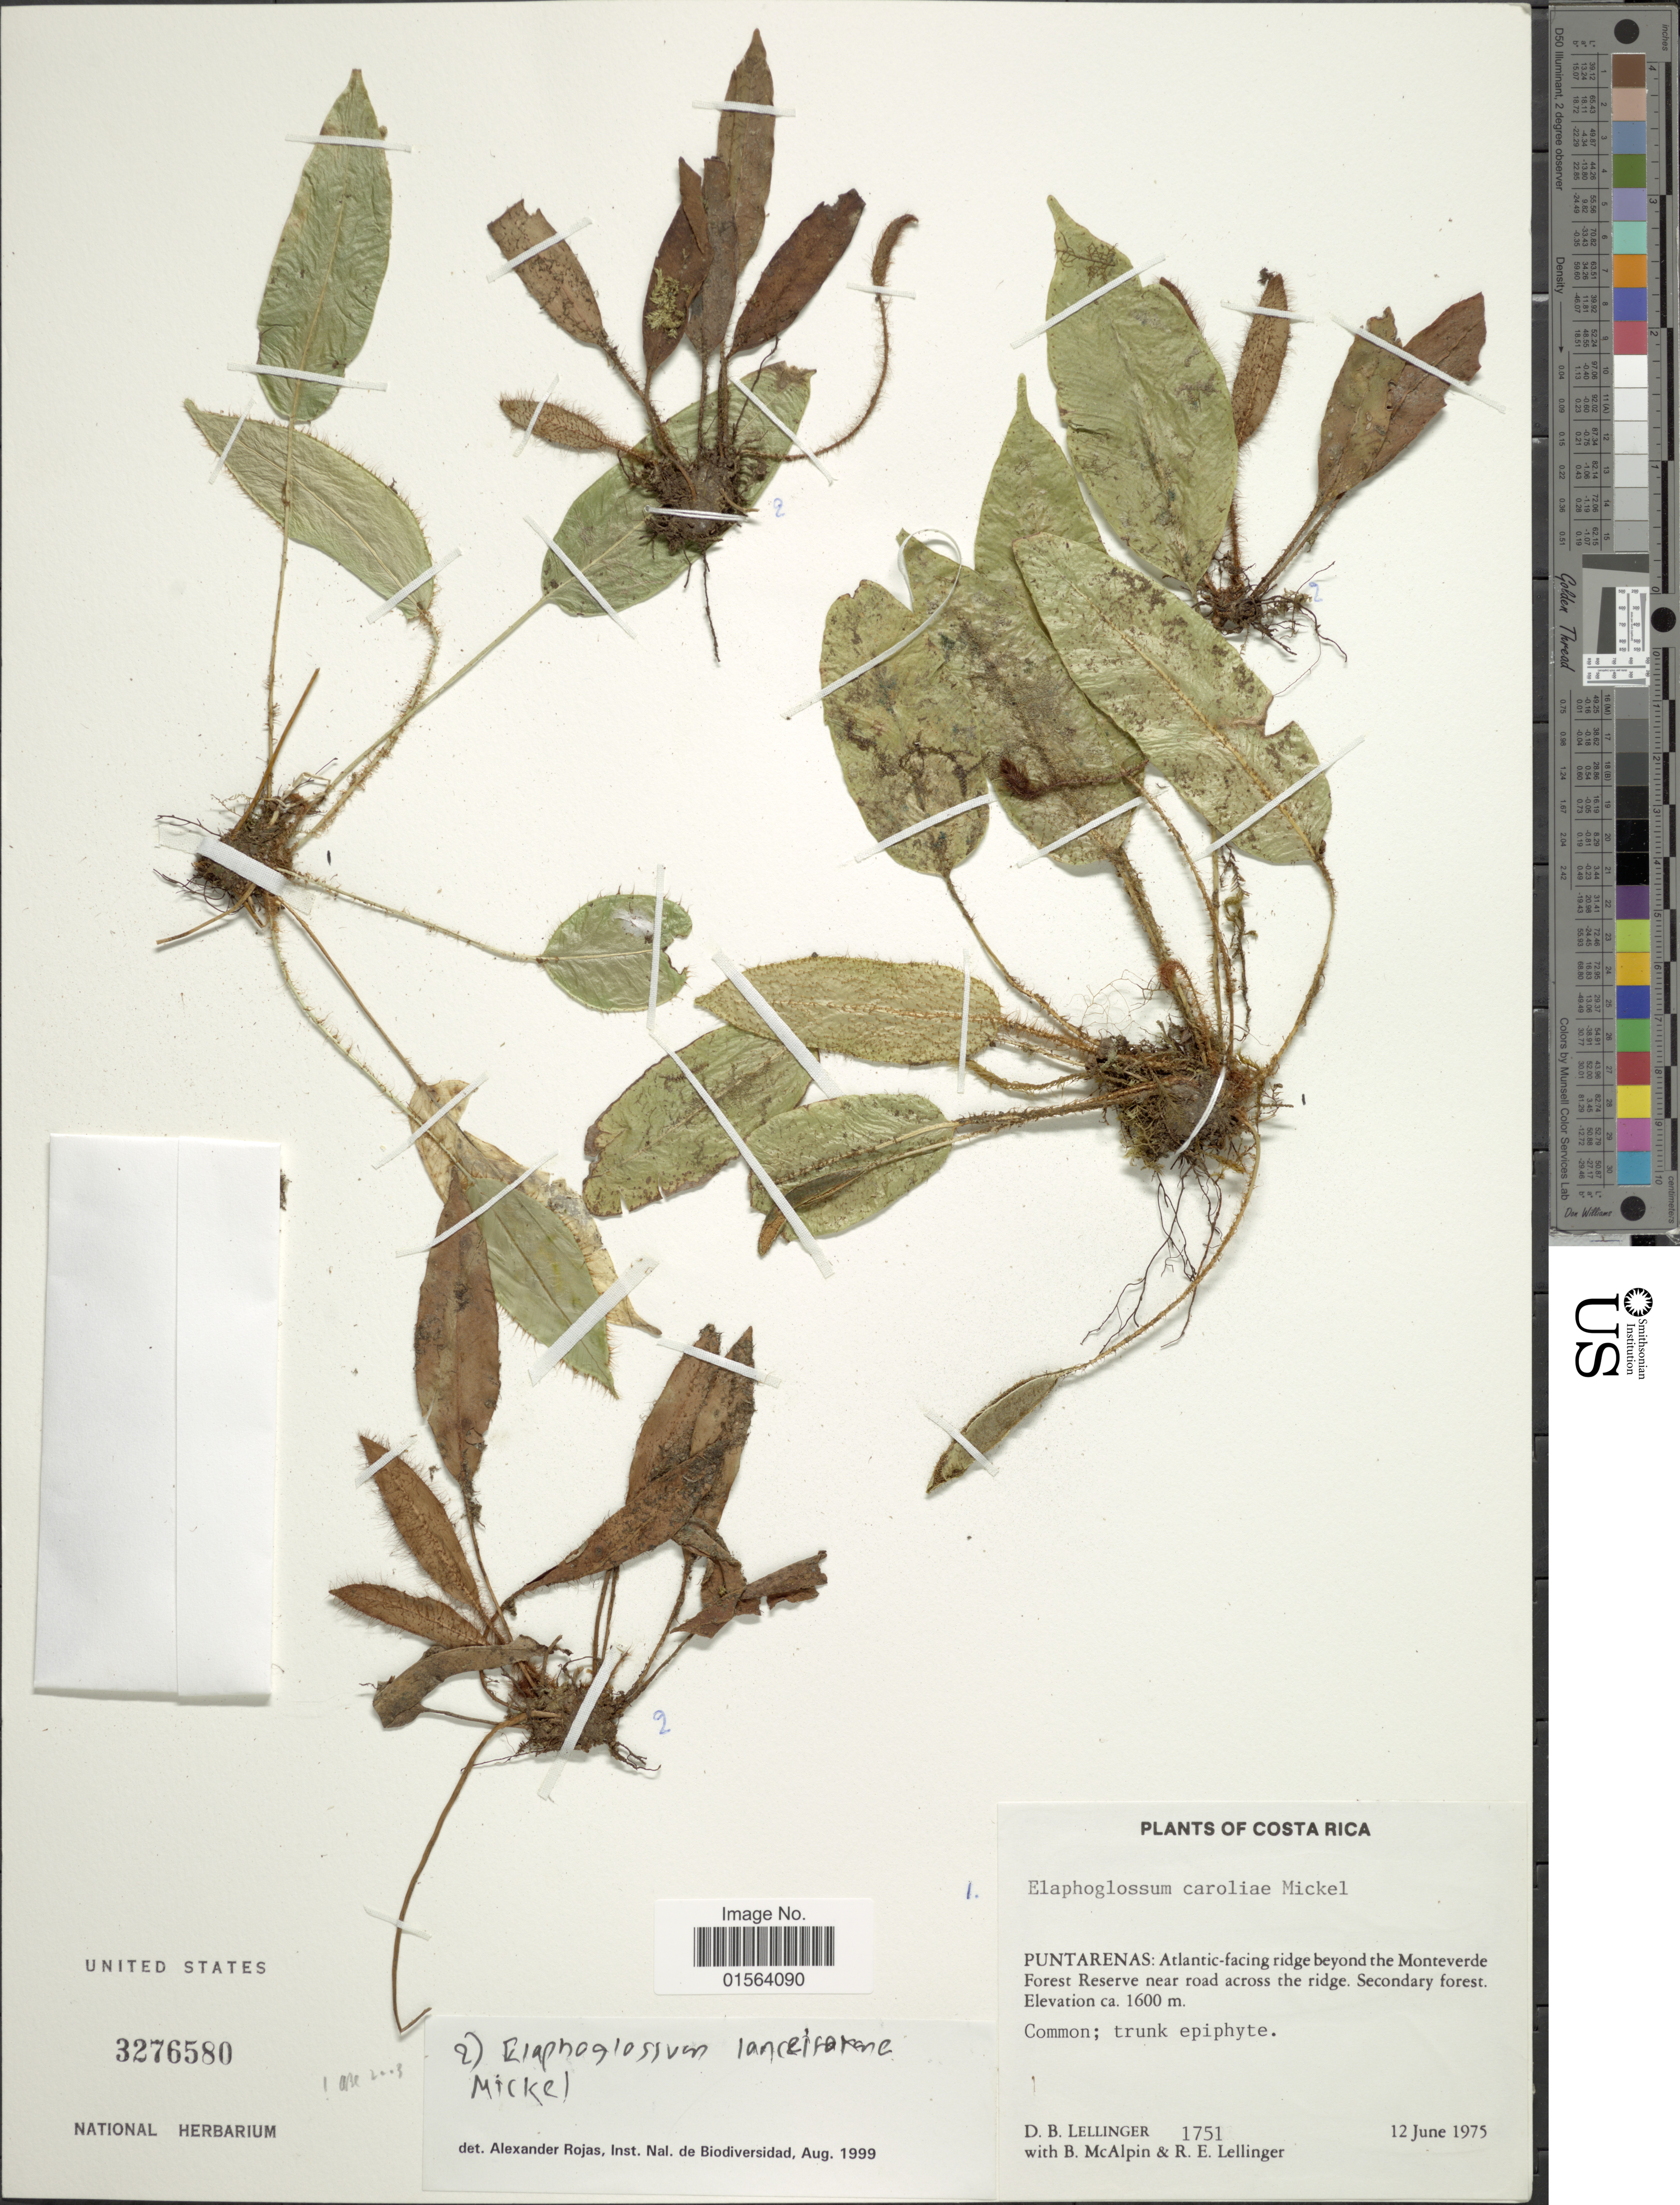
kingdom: Plantae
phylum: Tracheophyta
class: Polypodiopsida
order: Polypodiales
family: Dryopteridaceae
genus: Elaphoglossum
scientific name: Elaphoglossum lanceiforme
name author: Mickel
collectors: D. B. Lellinger, B. McAlpin & R. E. Lellinger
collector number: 1751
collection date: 1975-06-12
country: Costa Rica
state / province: Puntarenas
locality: Puntarenas: Atlantic-facing ridge beyond the Monteverde Forest Reserve near road across the ridge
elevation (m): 1600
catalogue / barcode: US 3276580